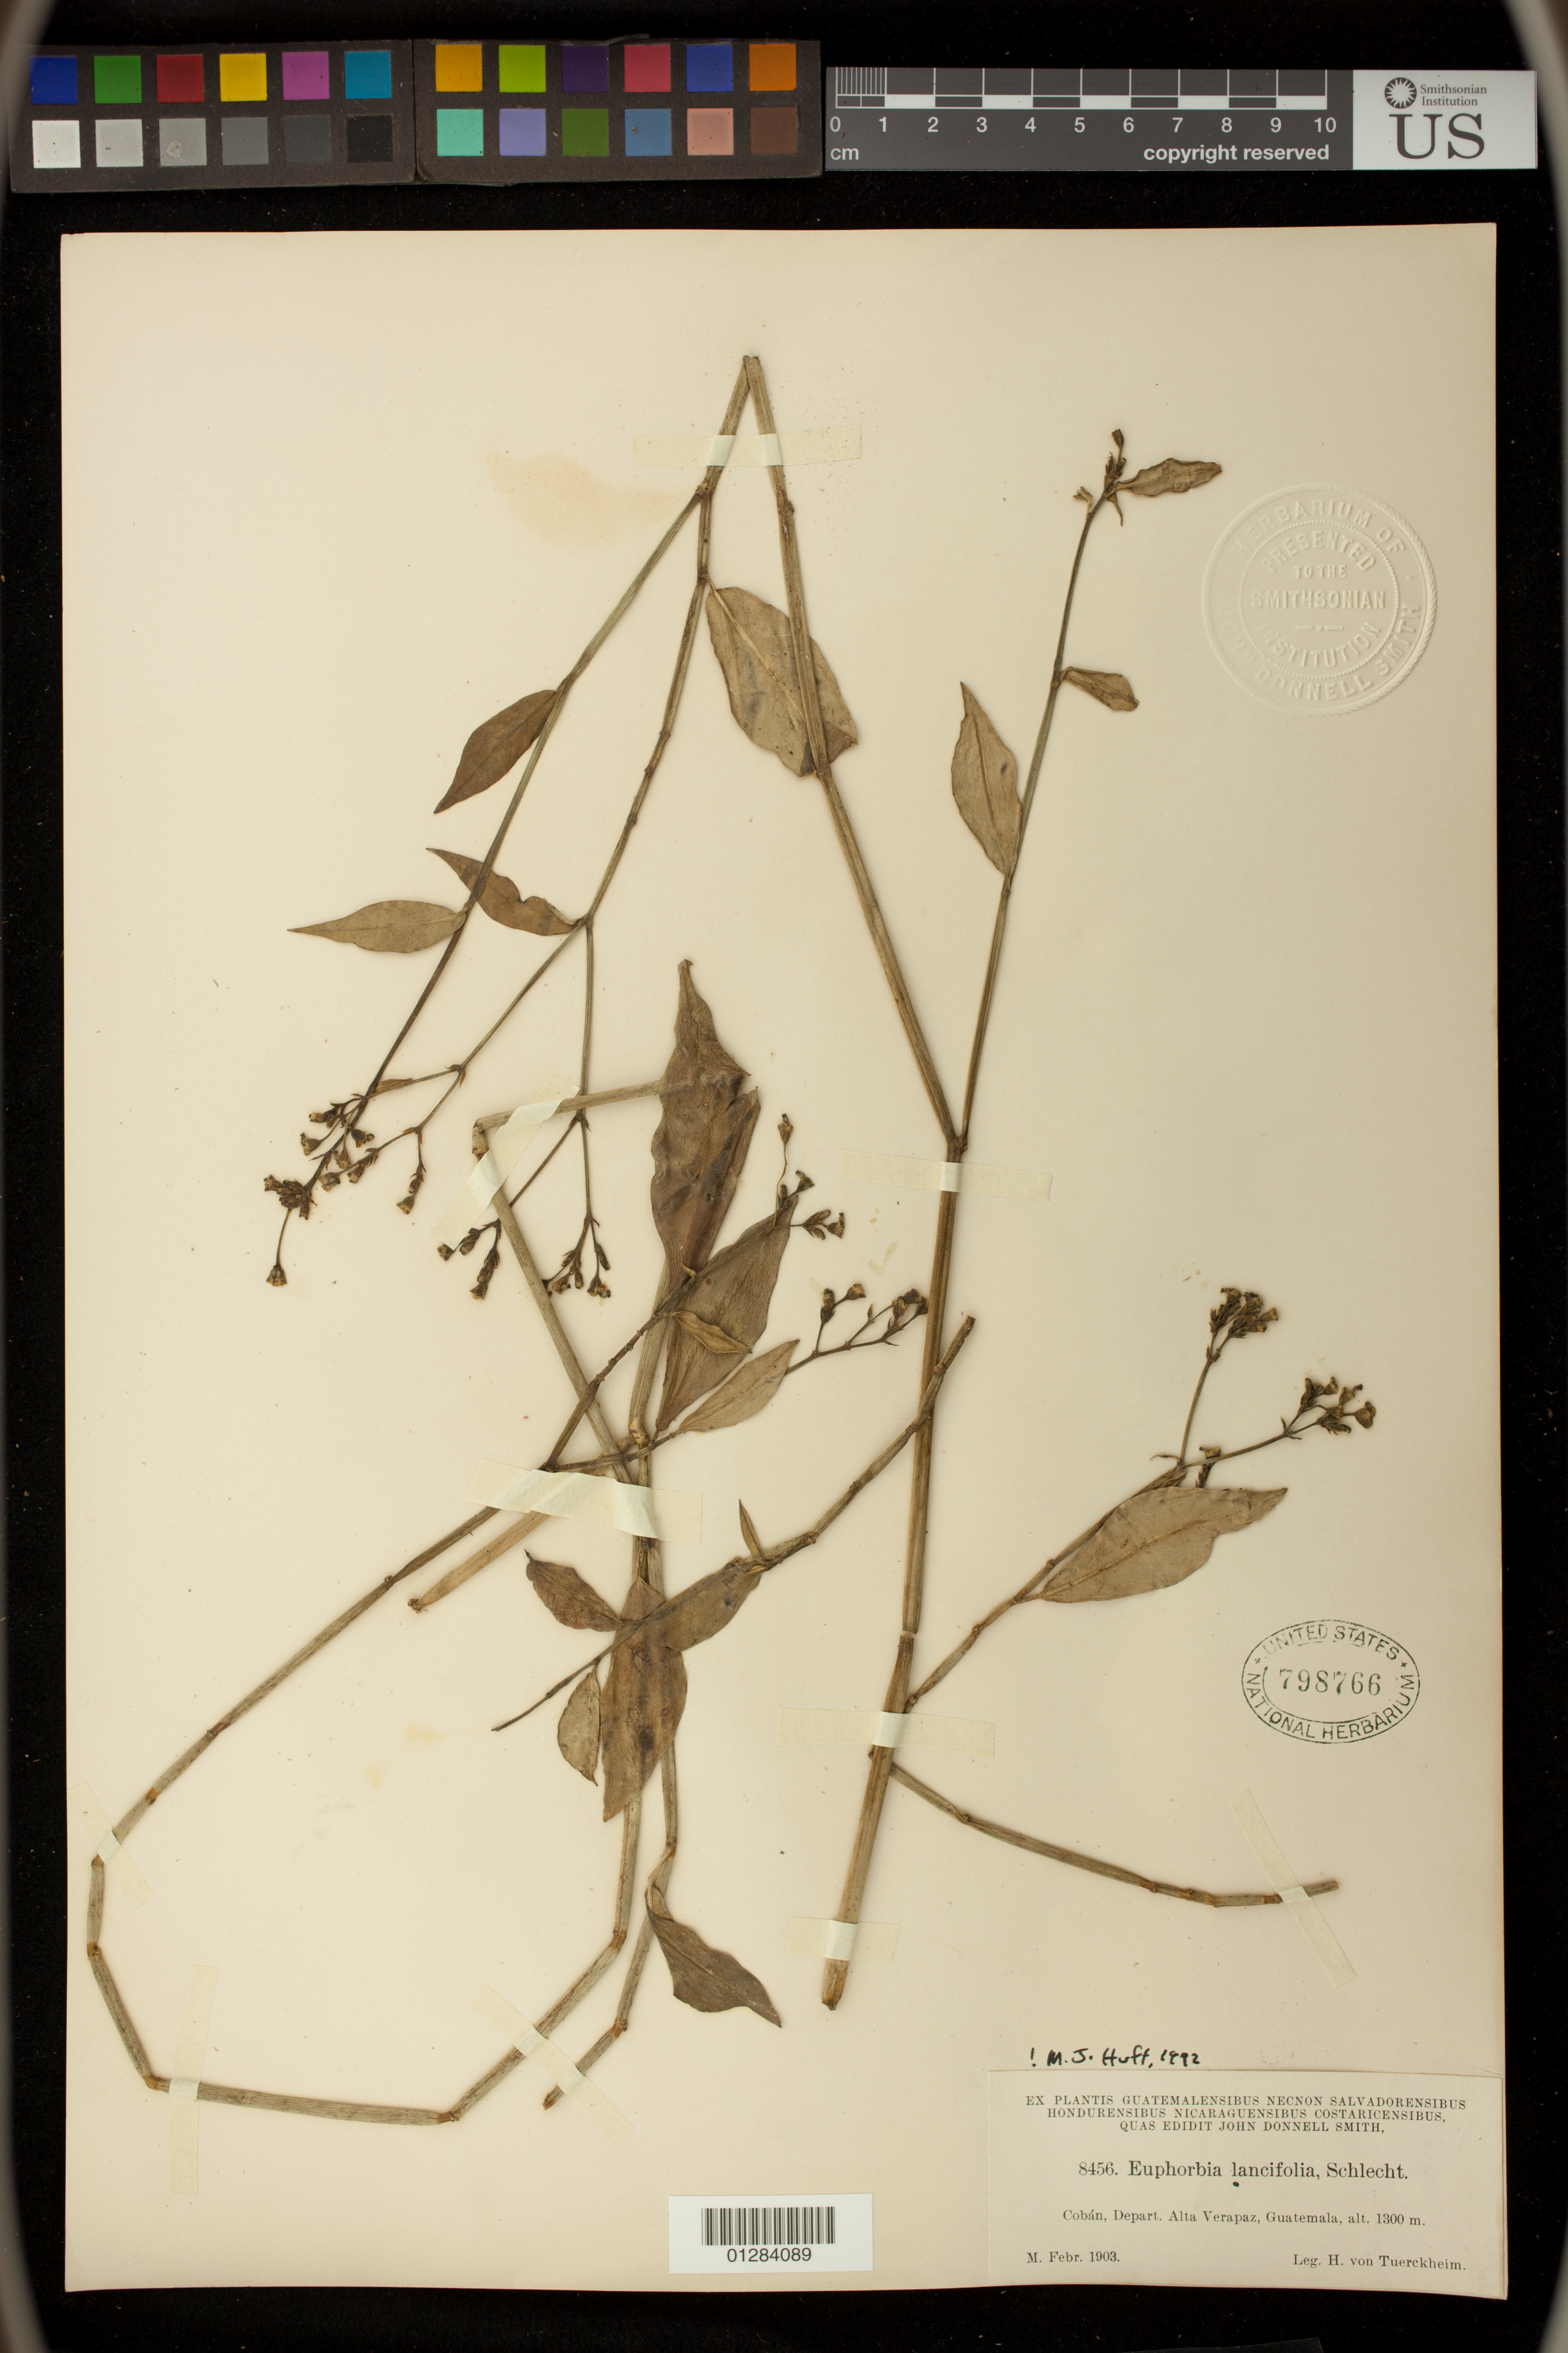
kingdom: Plantae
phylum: Tracheophyta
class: Magnoliopsida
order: Malpighiales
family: Euphorbiaceae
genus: Euphorbia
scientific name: Euphorbia lancifolia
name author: Schltdl.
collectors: H. von Tuerckheim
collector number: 8456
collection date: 1903-02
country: Guatemala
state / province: Alta Verapaz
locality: Coban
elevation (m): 1300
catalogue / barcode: US 798766